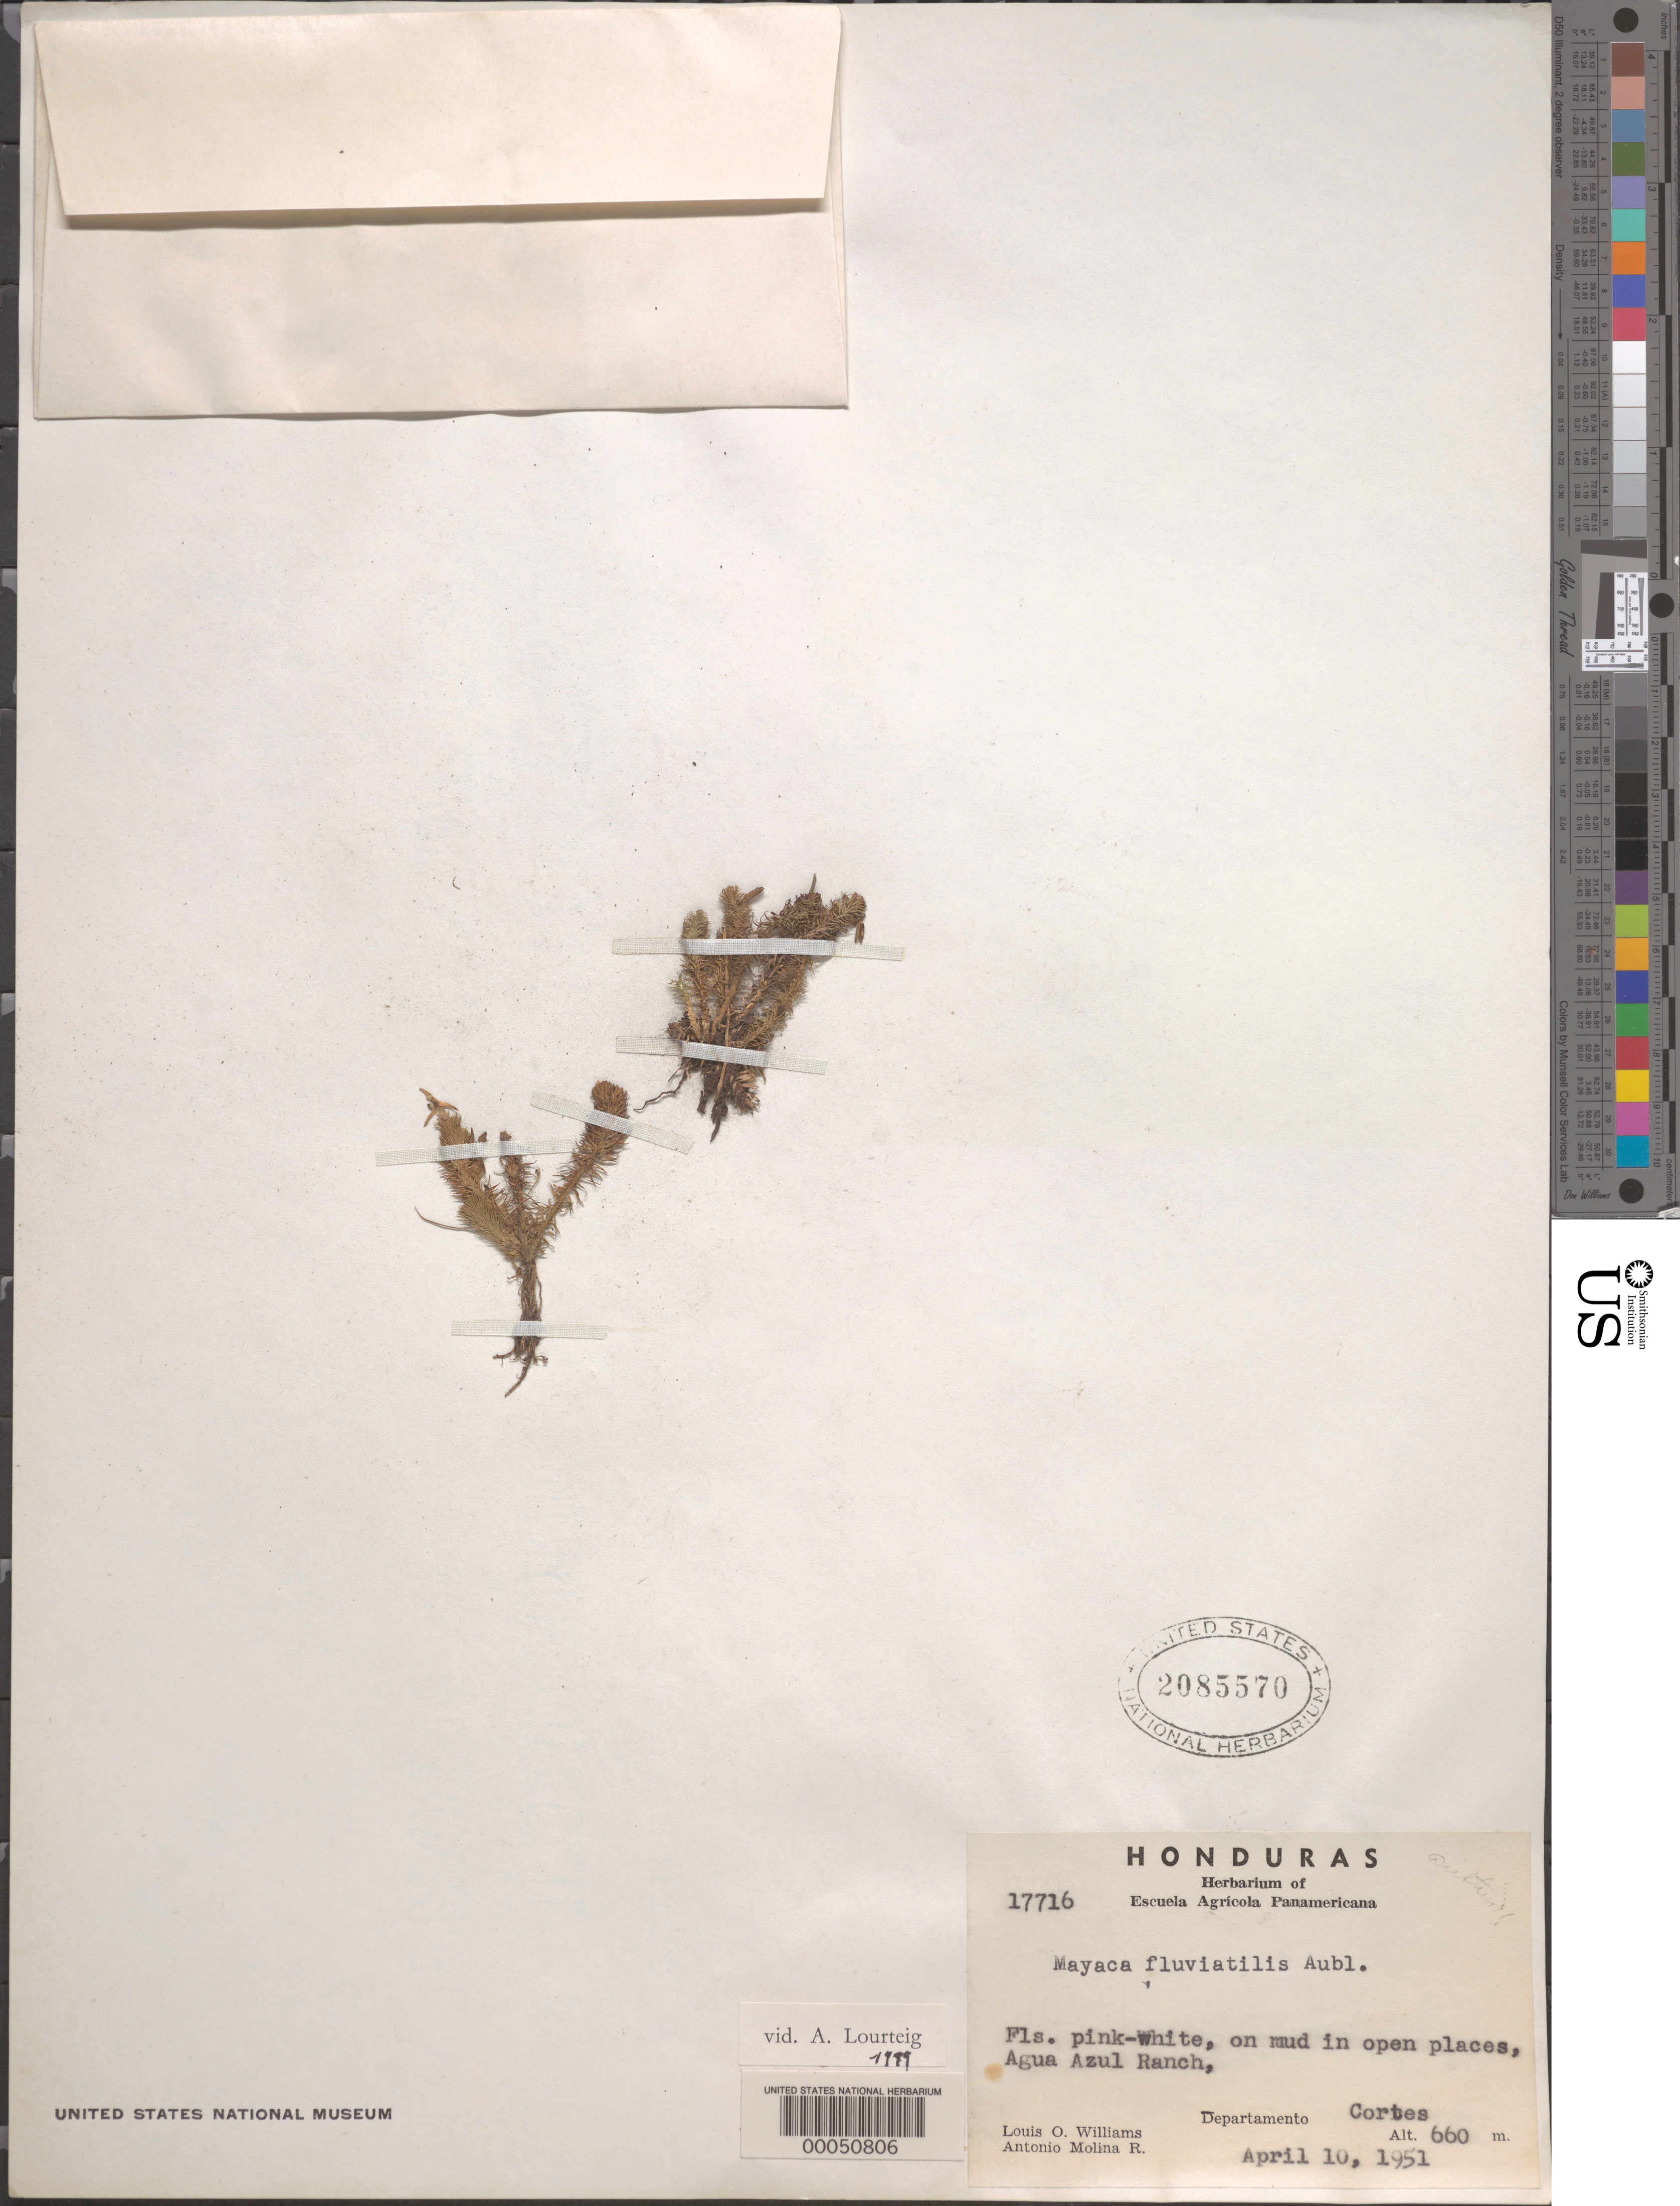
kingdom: Plantae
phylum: Tracheophyta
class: Liliopsida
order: Poales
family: Mayacaceae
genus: Mayaca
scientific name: Mayaca fluviatilis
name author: Aubl.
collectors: L. O. Williams & A. Molina R.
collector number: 17716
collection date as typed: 10 Apr 1951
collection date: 1951-04-10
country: Honduras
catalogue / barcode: US 2085570